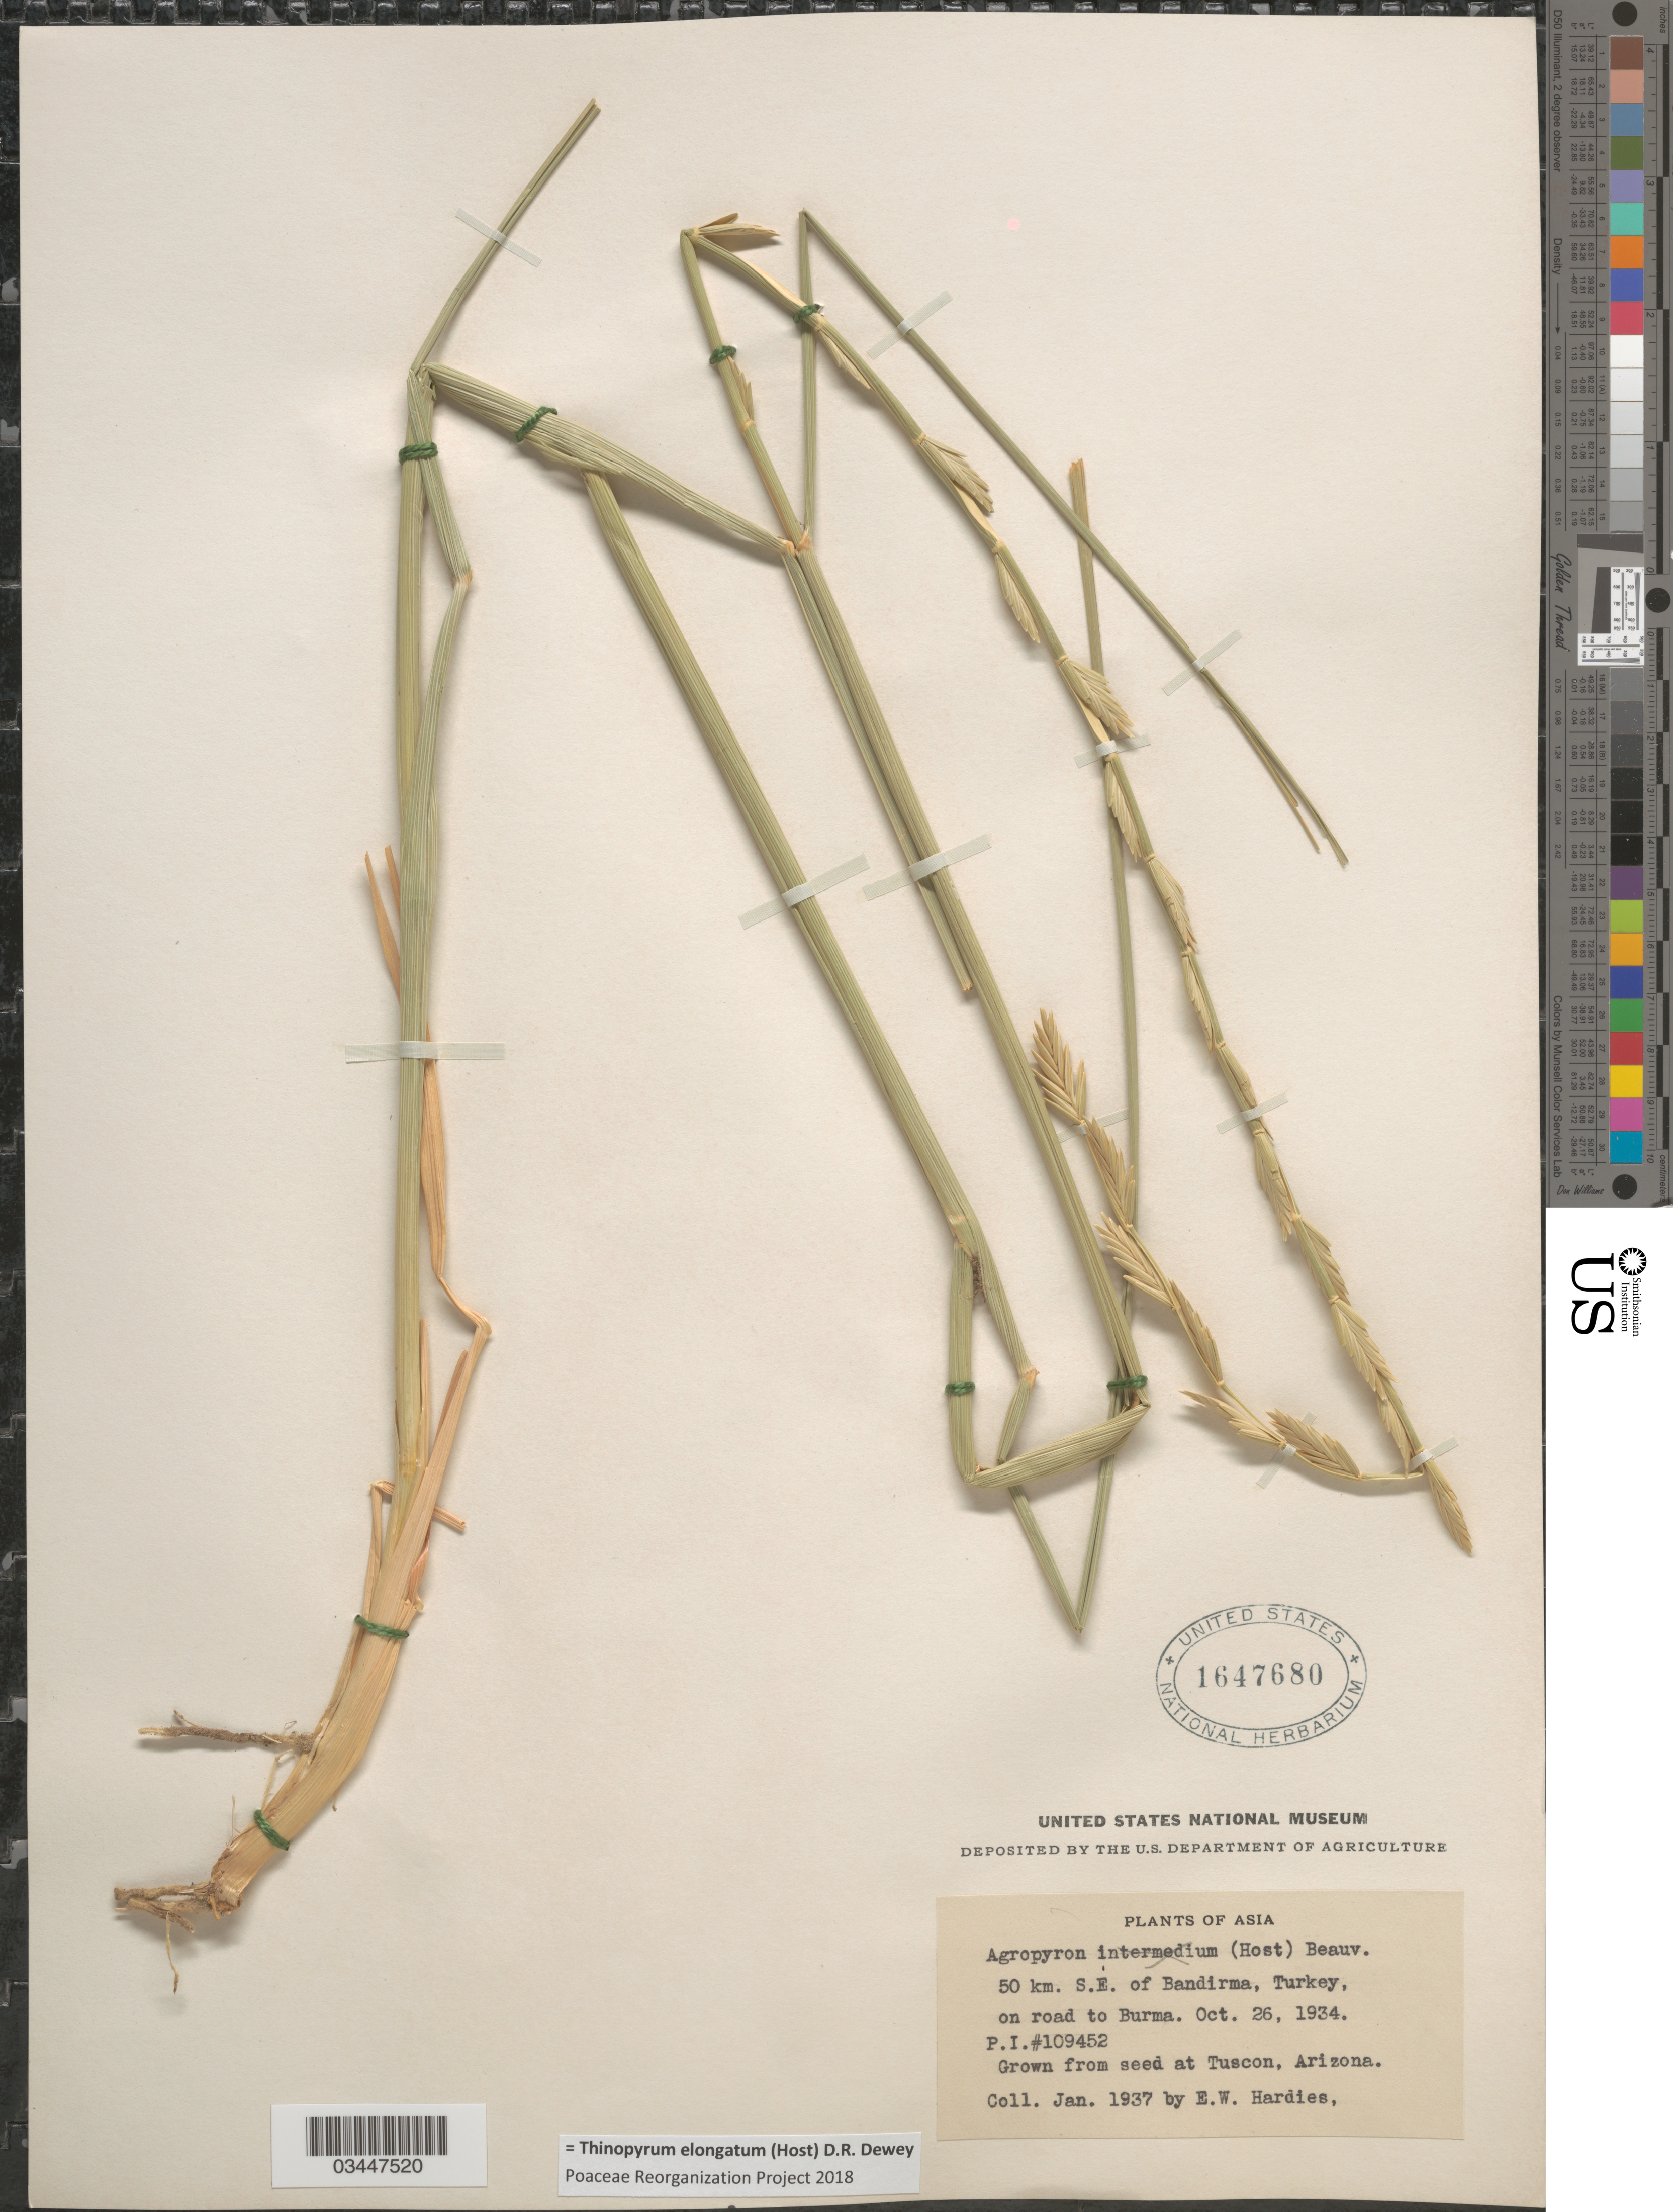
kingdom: Plantae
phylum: Tracheophyta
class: Liliopsida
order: Poales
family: Poaceae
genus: Thinopyrum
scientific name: Thinopyrum elongatum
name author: (Host) Barkworth & Dewey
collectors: E. Hardies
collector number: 109452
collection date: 1937-01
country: United States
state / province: Arizona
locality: At Tucson.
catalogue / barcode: US 1647680